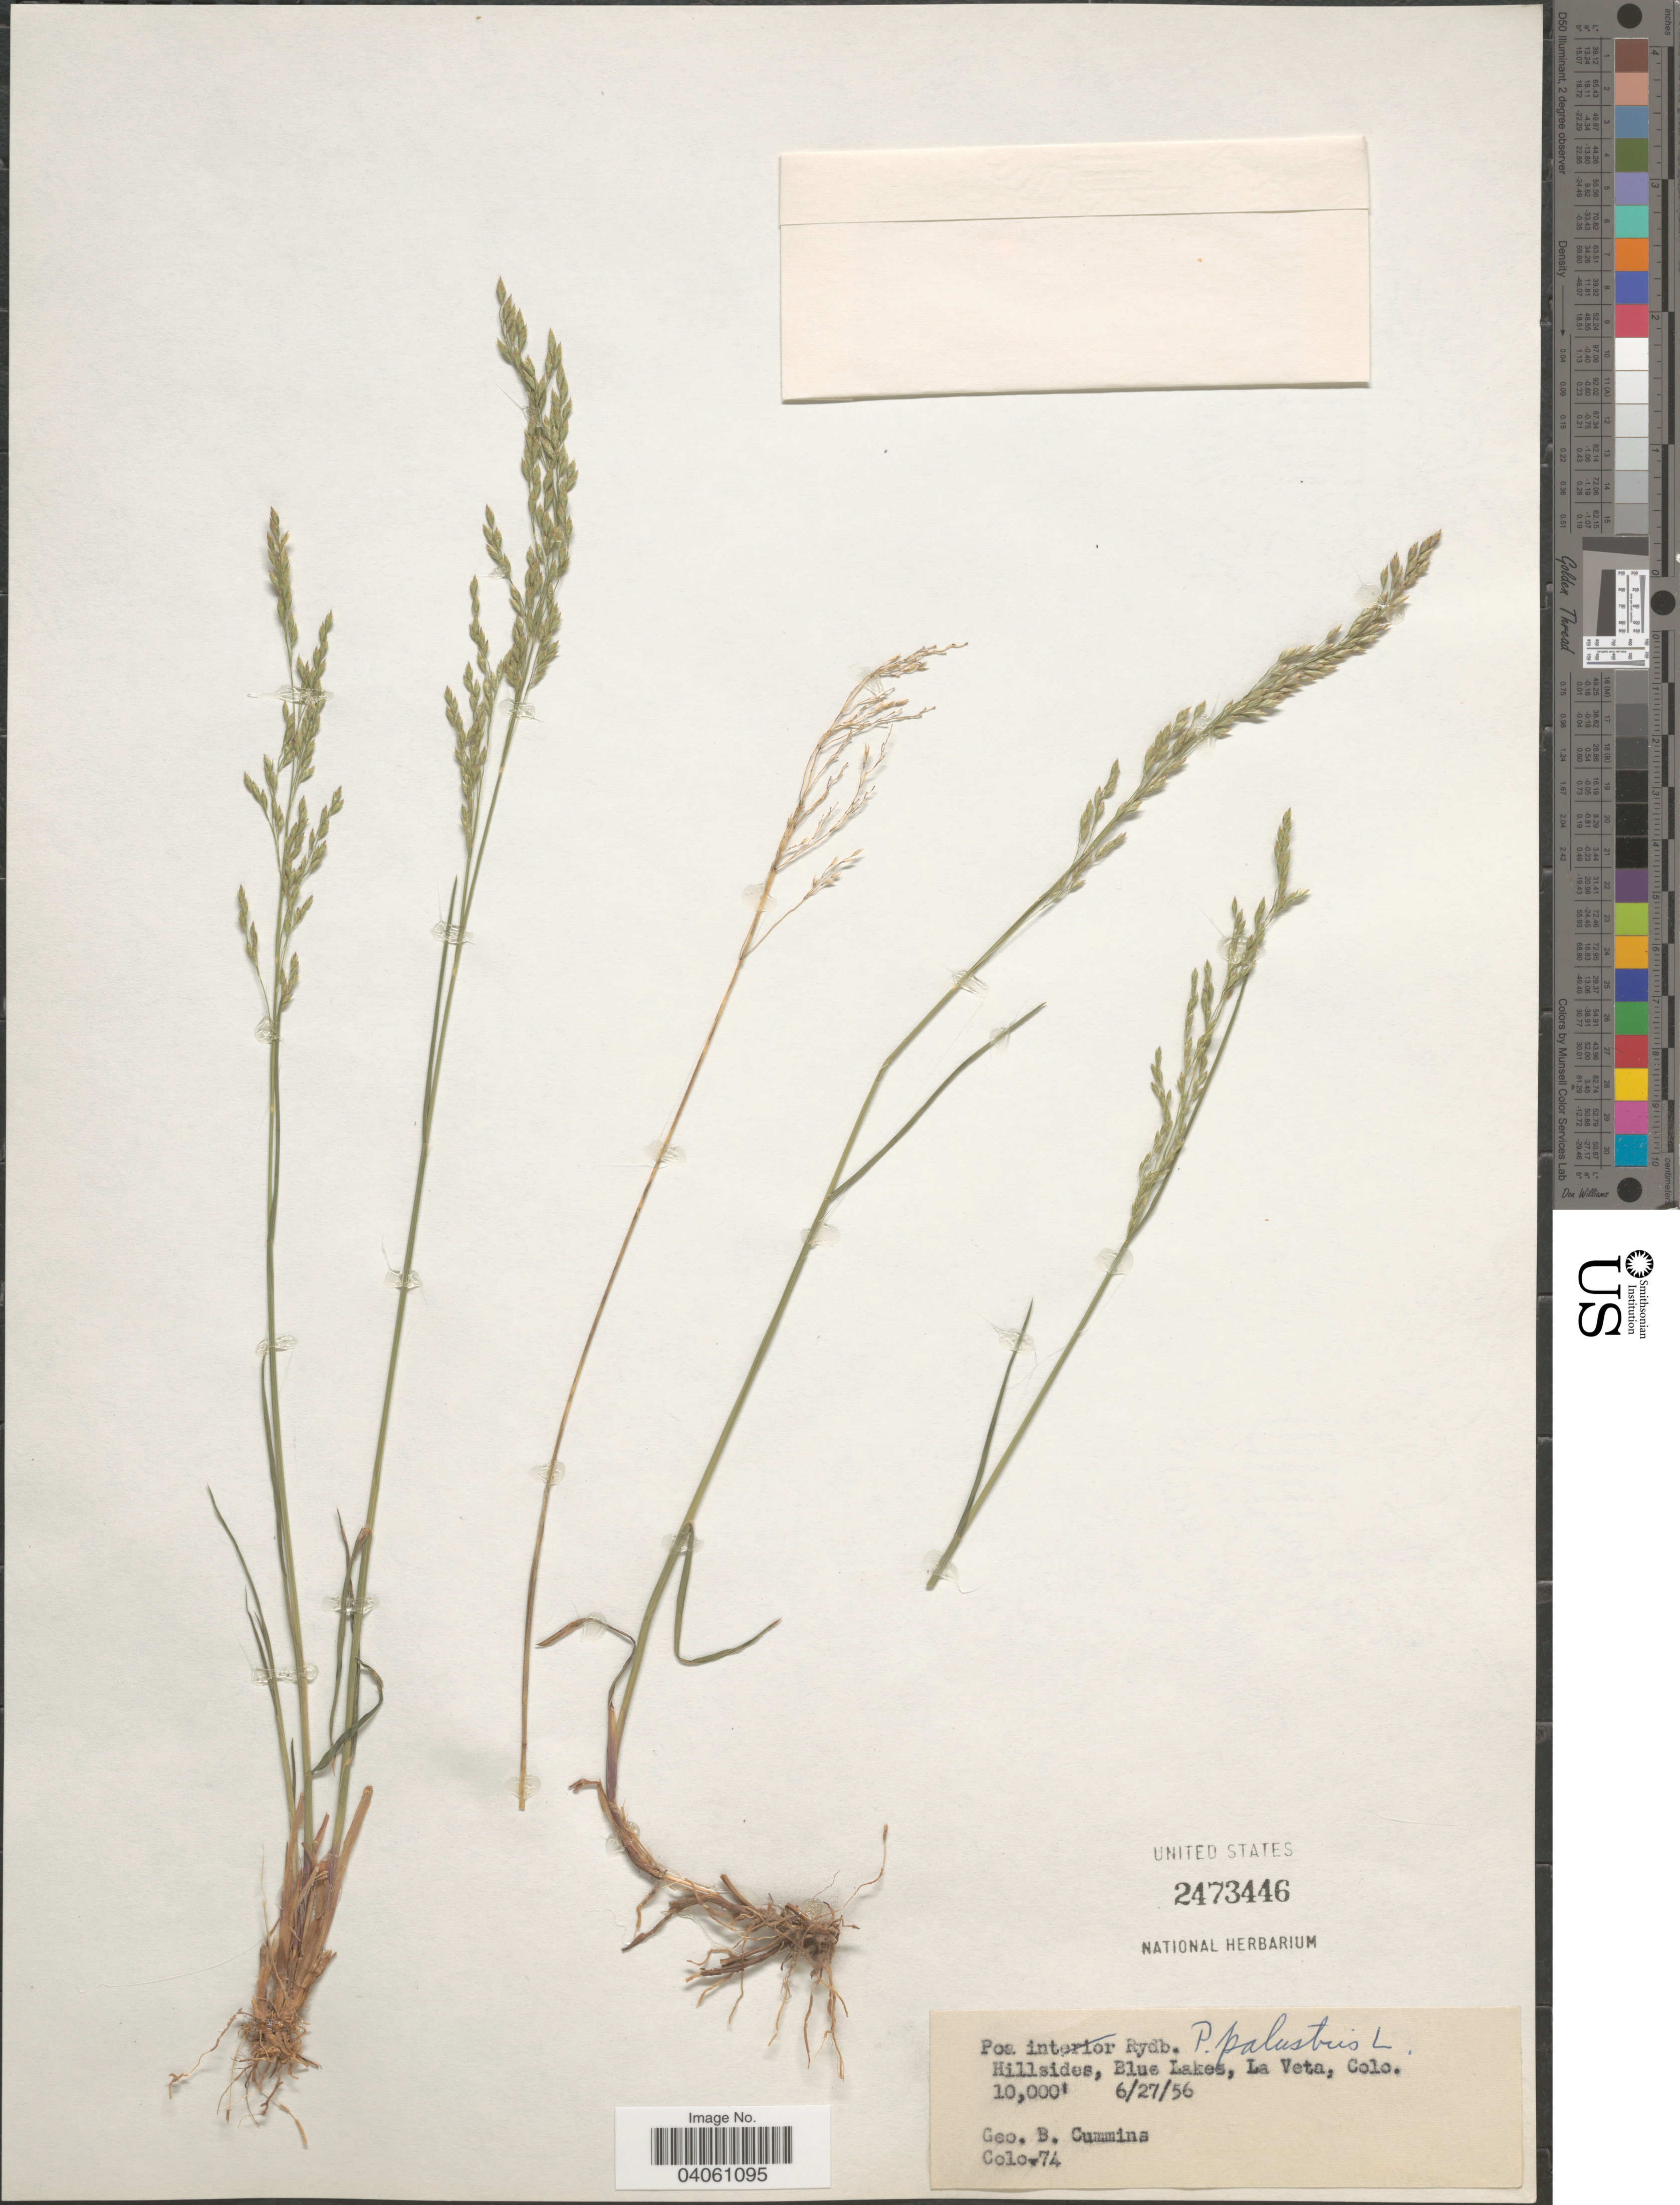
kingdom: Plantae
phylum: Tracheophyta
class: Liliopsida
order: Poales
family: Poaceae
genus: Poa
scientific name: Poa palustris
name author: L.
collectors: G. Cummins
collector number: Colo-74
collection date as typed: Transcribed d/m/y: 27/6/56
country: United States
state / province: Colorado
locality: Hillsides, Blue Lakes, La Veta.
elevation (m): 3048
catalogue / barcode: US 2473446